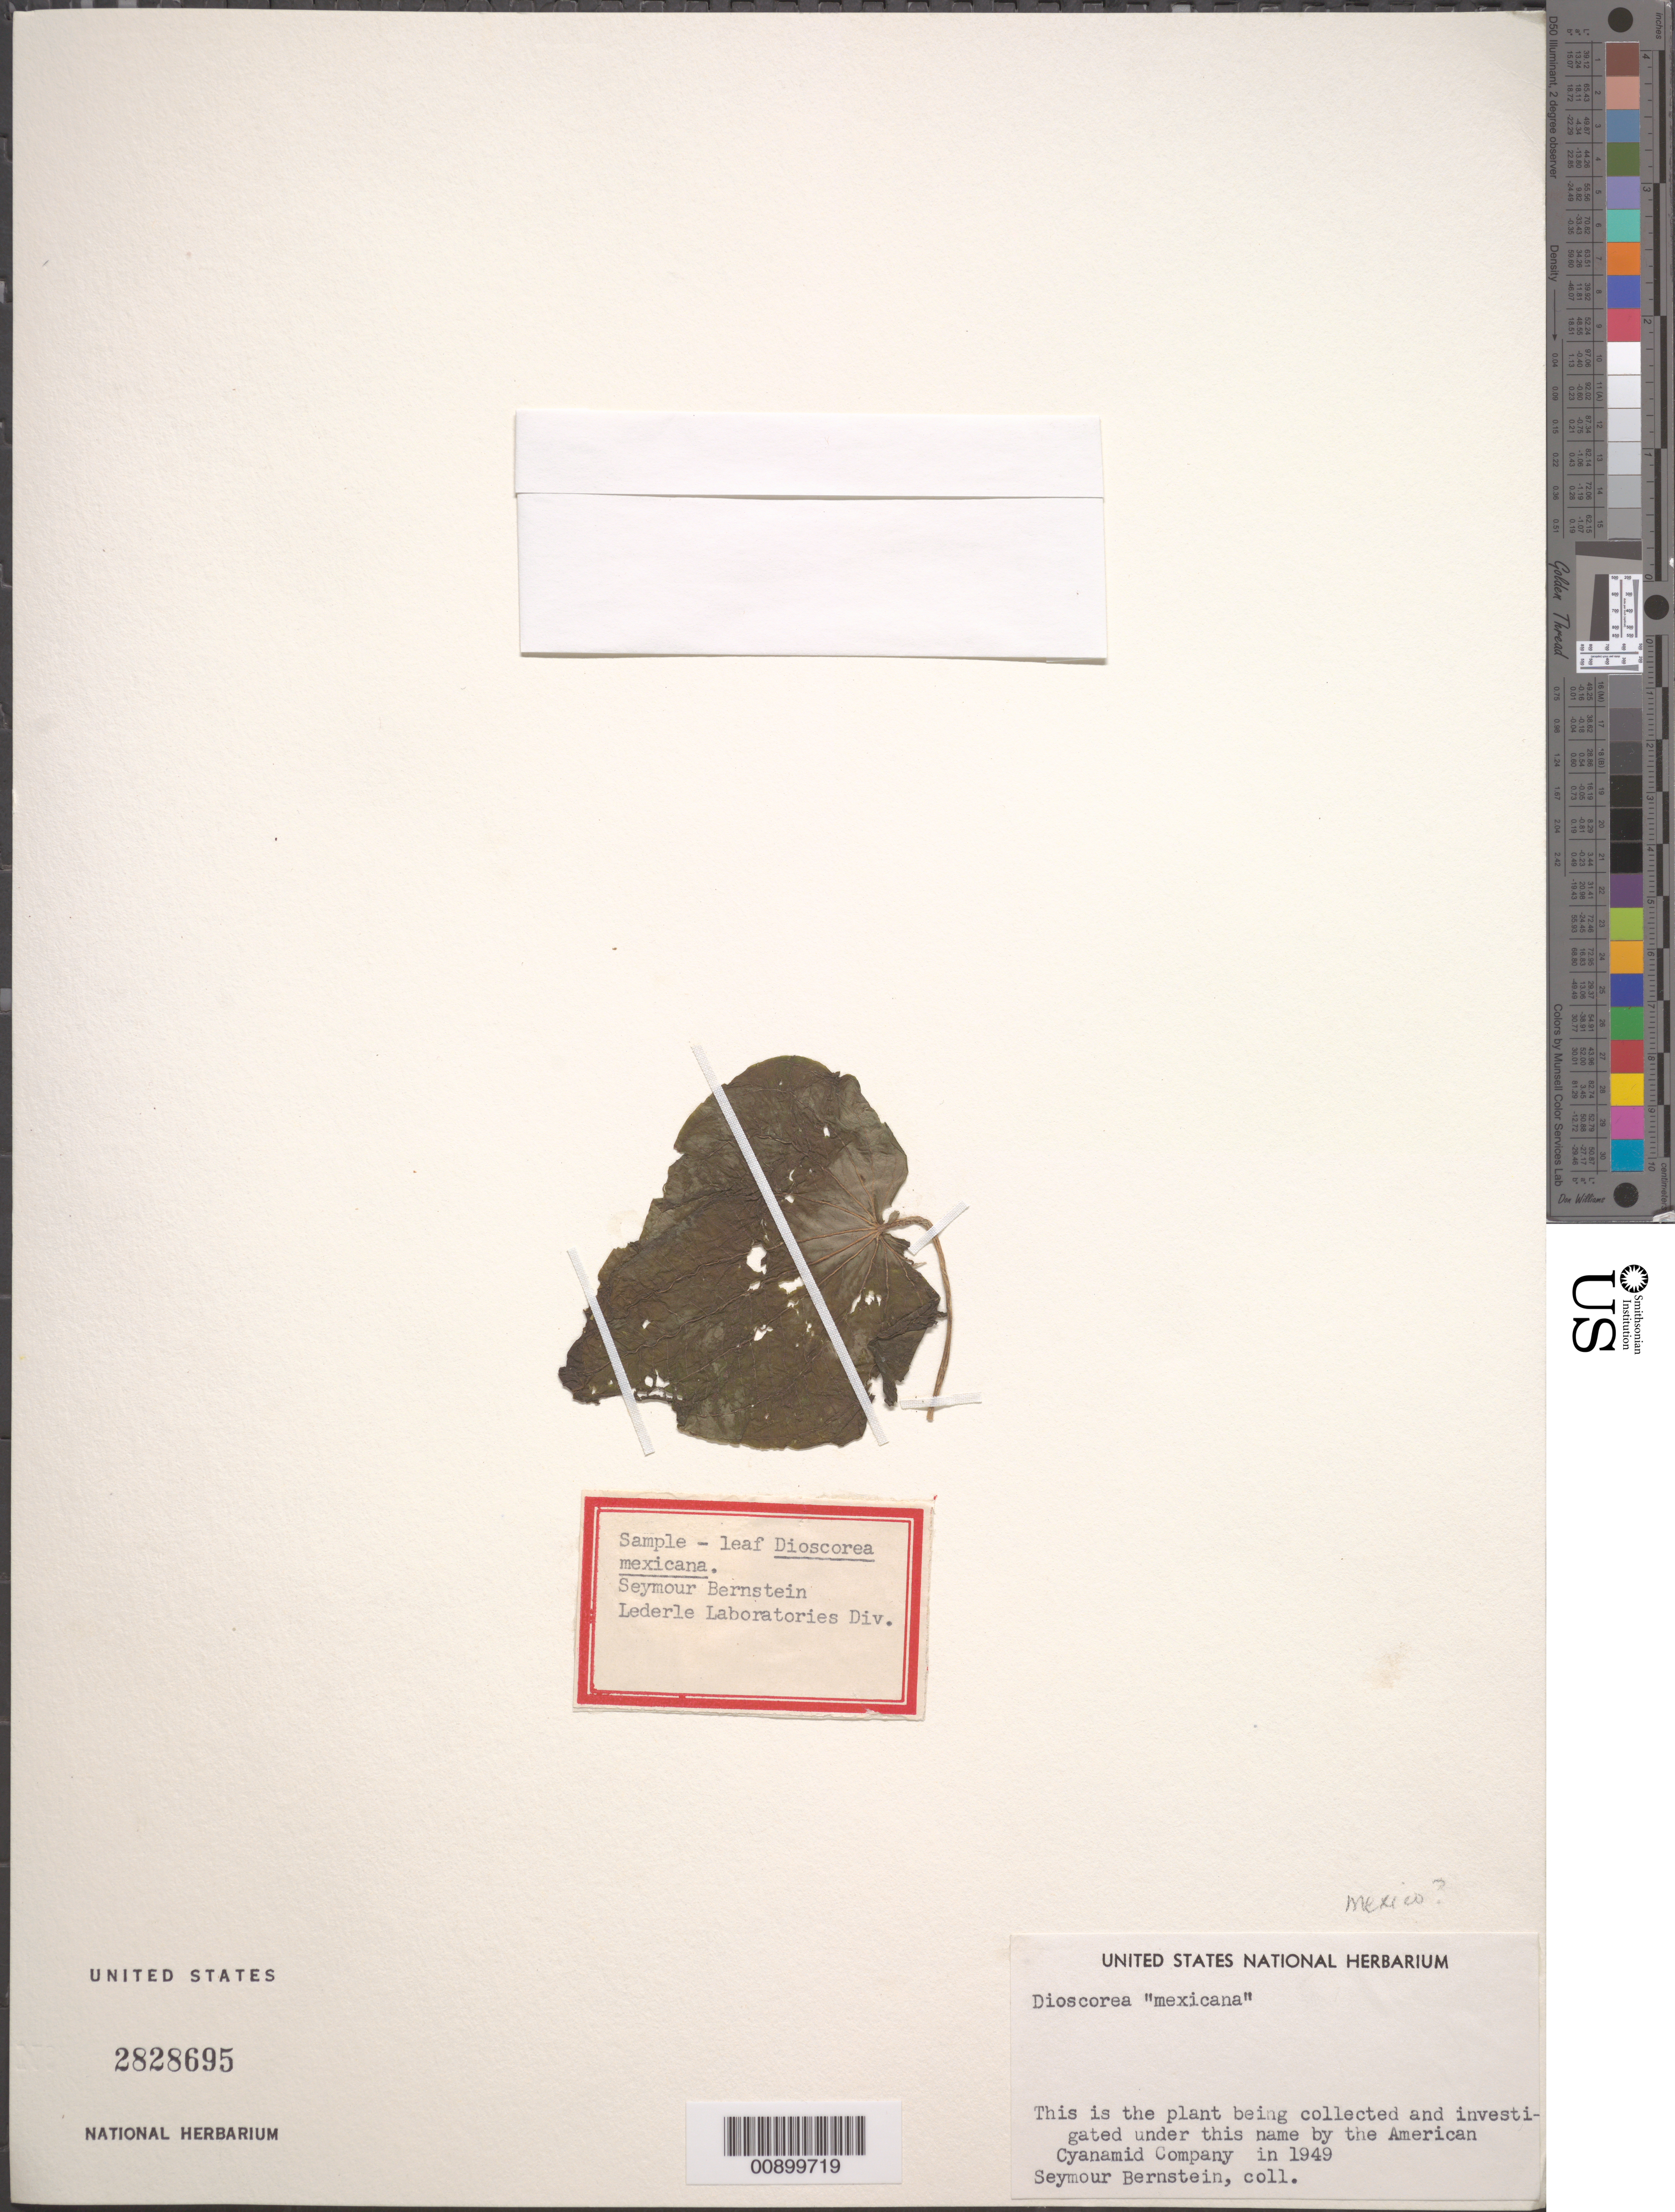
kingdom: Plantae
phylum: Tracheophyta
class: Liliopsida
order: Dioscoreales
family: Dioscoreaceae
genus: Dioscorea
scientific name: Dioscorea mexicana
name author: Scheidw.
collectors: Bernstein, S.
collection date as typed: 1949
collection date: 1949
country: Mexico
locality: Mexico ?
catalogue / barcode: US 2828695